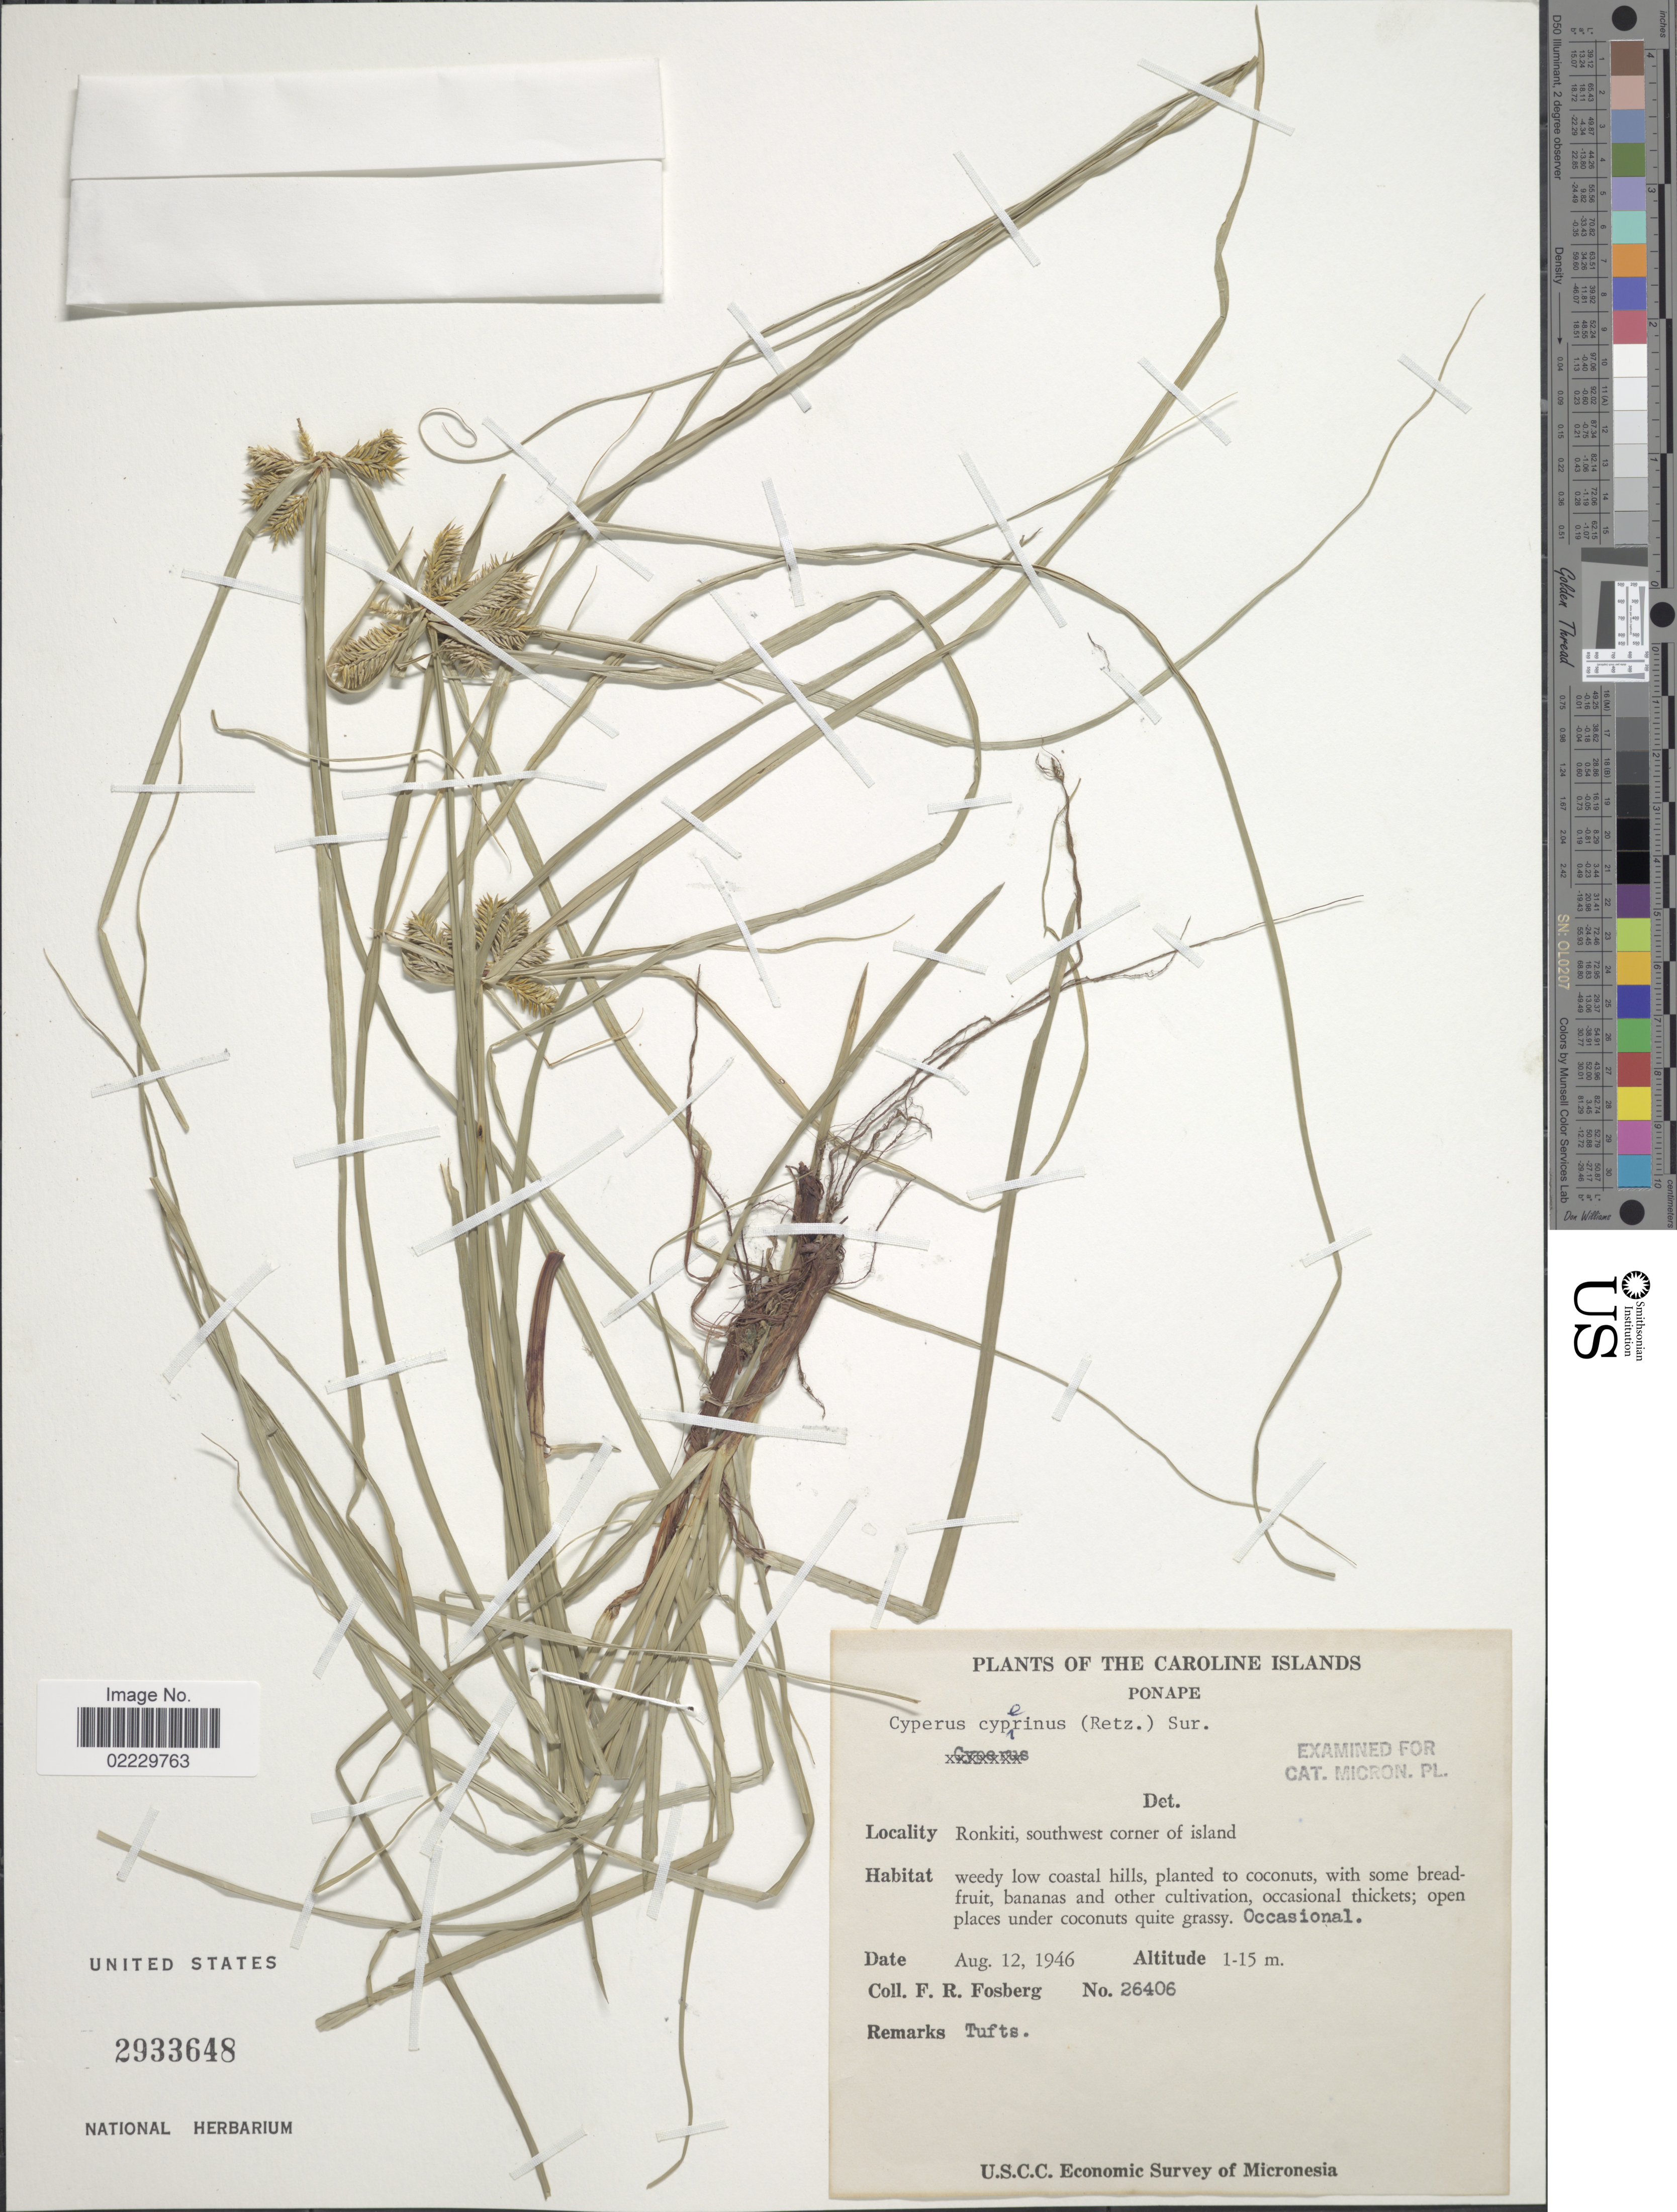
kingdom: Plantae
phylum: Tracheophyta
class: Liliopsida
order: Poales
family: Cyperaceae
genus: Cyperus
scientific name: Cyperus cyperinus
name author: (Retz.) Valck. Sur.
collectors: F. R. Fosberg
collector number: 26406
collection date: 1946-08-12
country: Micronesia, Federated States of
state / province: Pohnpei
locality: Caroline Islands, Ponape. Ronkiti, southwest corner of island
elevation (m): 1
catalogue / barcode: US 2933648